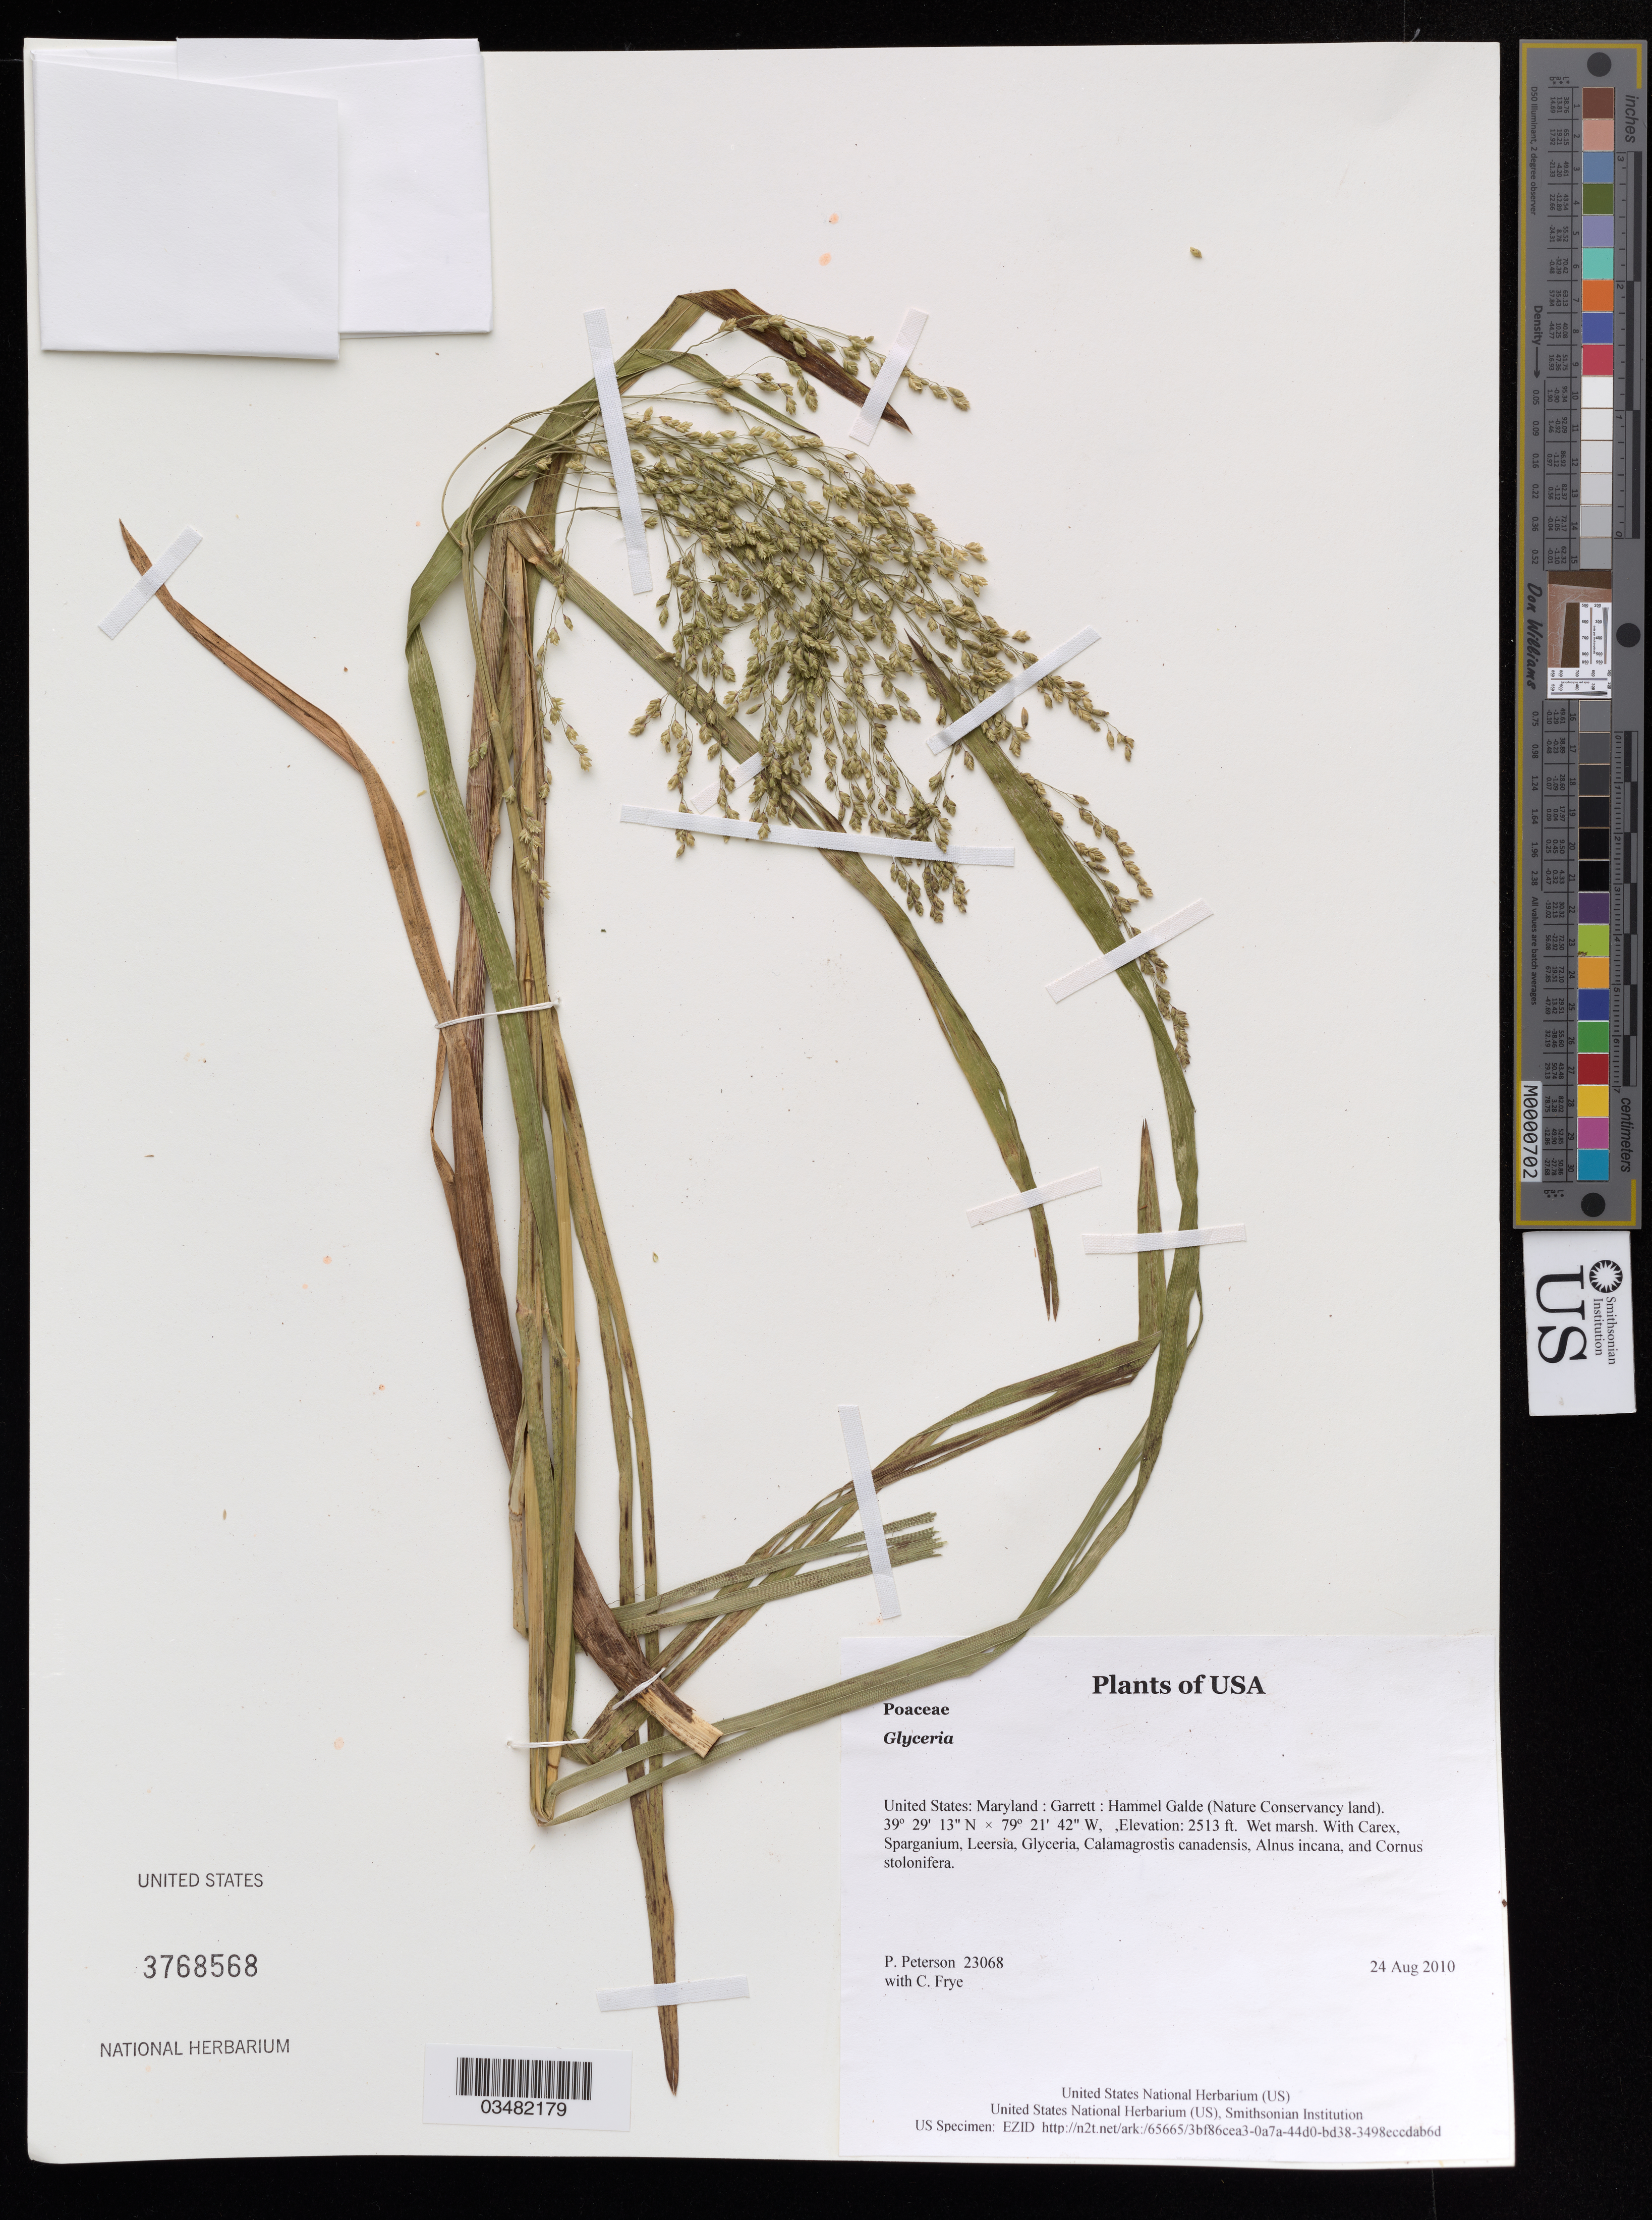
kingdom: Plantae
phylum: Tracheophyta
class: Liliopsida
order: Poales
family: Poaceae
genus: Glyceria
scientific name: Glyceria sp.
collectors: P. M. Peterson & C. Frye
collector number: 23068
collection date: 2010-08-24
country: United States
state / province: Maryland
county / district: Garrett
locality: Hammel Glade (Nature Conservancy land).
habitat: Wet marsh.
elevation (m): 766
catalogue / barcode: US 3768568